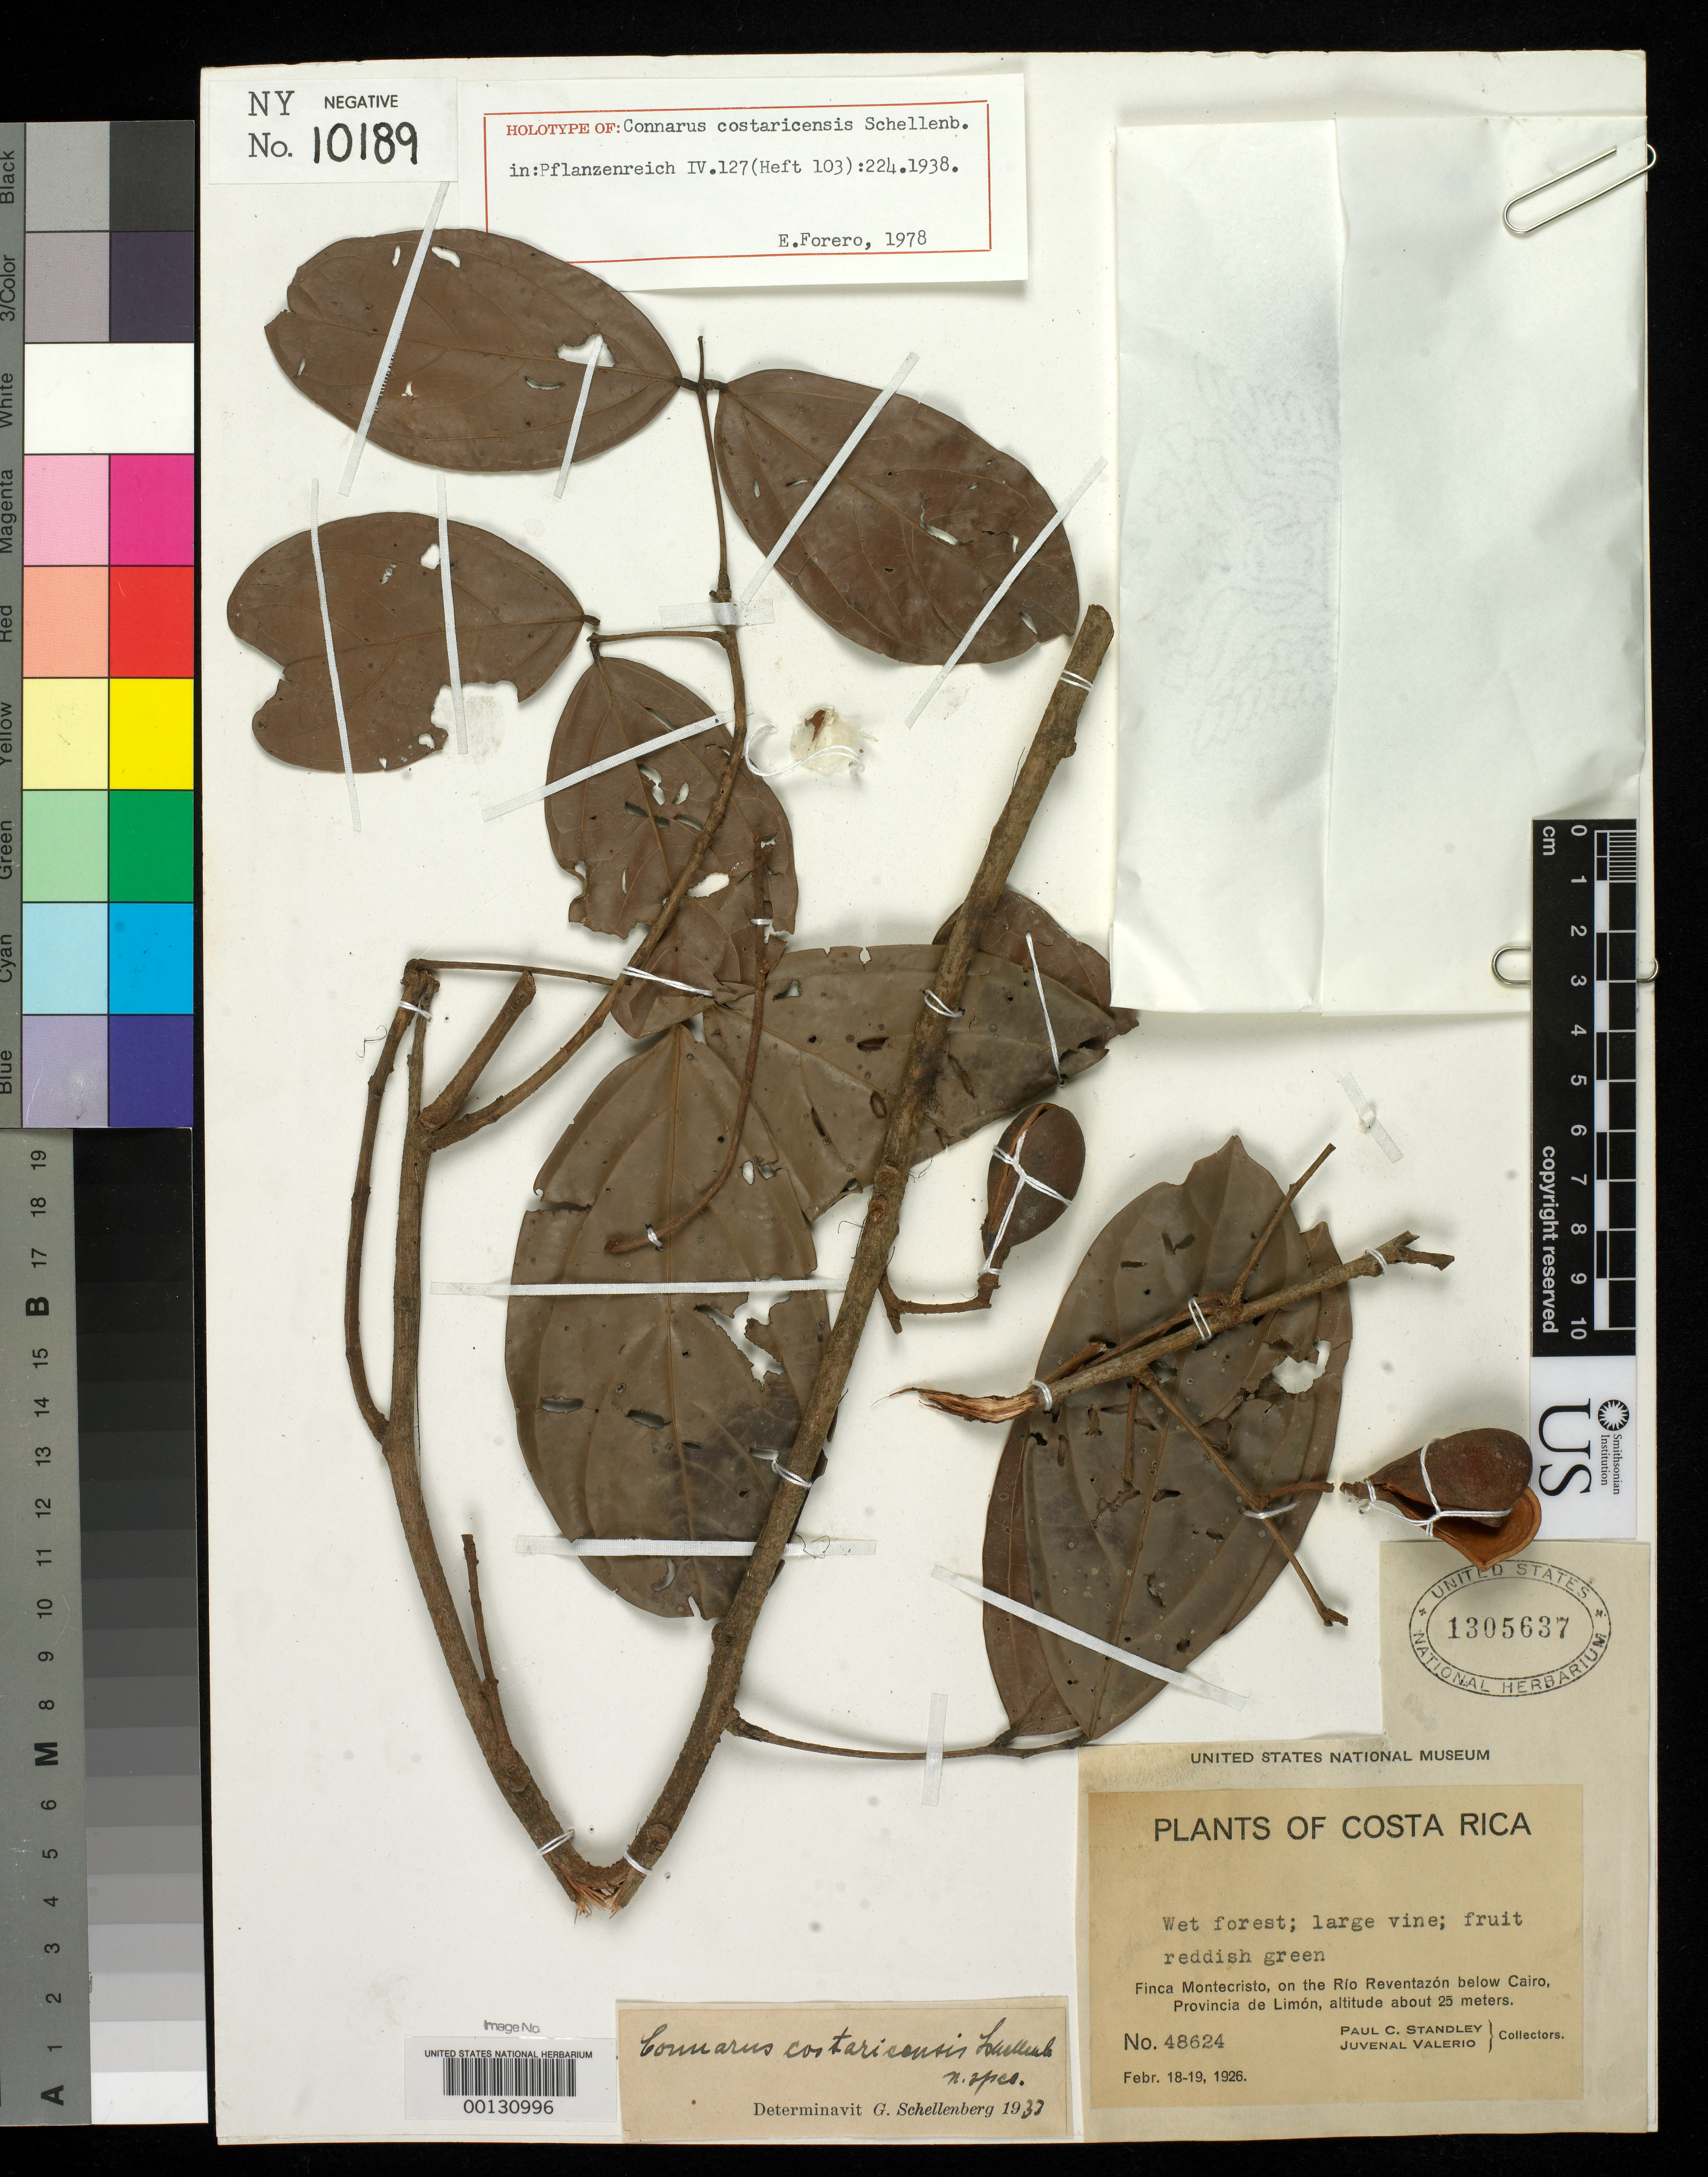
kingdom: Plantae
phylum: Tracheophyta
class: Magnoliopsida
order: Oxalidales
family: Connaraceae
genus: Connarus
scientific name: Connarus costaricensis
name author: G. Schellenb. in Engl.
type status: Holotype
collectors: P. C. Standley & J. Valerio R.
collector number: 48624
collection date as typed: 18 Feb 1926 to 19 Feb 1926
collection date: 1926-02-18/1926-02-19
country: Costa Rica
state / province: Limón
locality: Finca Montecristo, Rio Reventazon below Cairo.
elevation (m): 25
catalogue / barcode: US 1305637